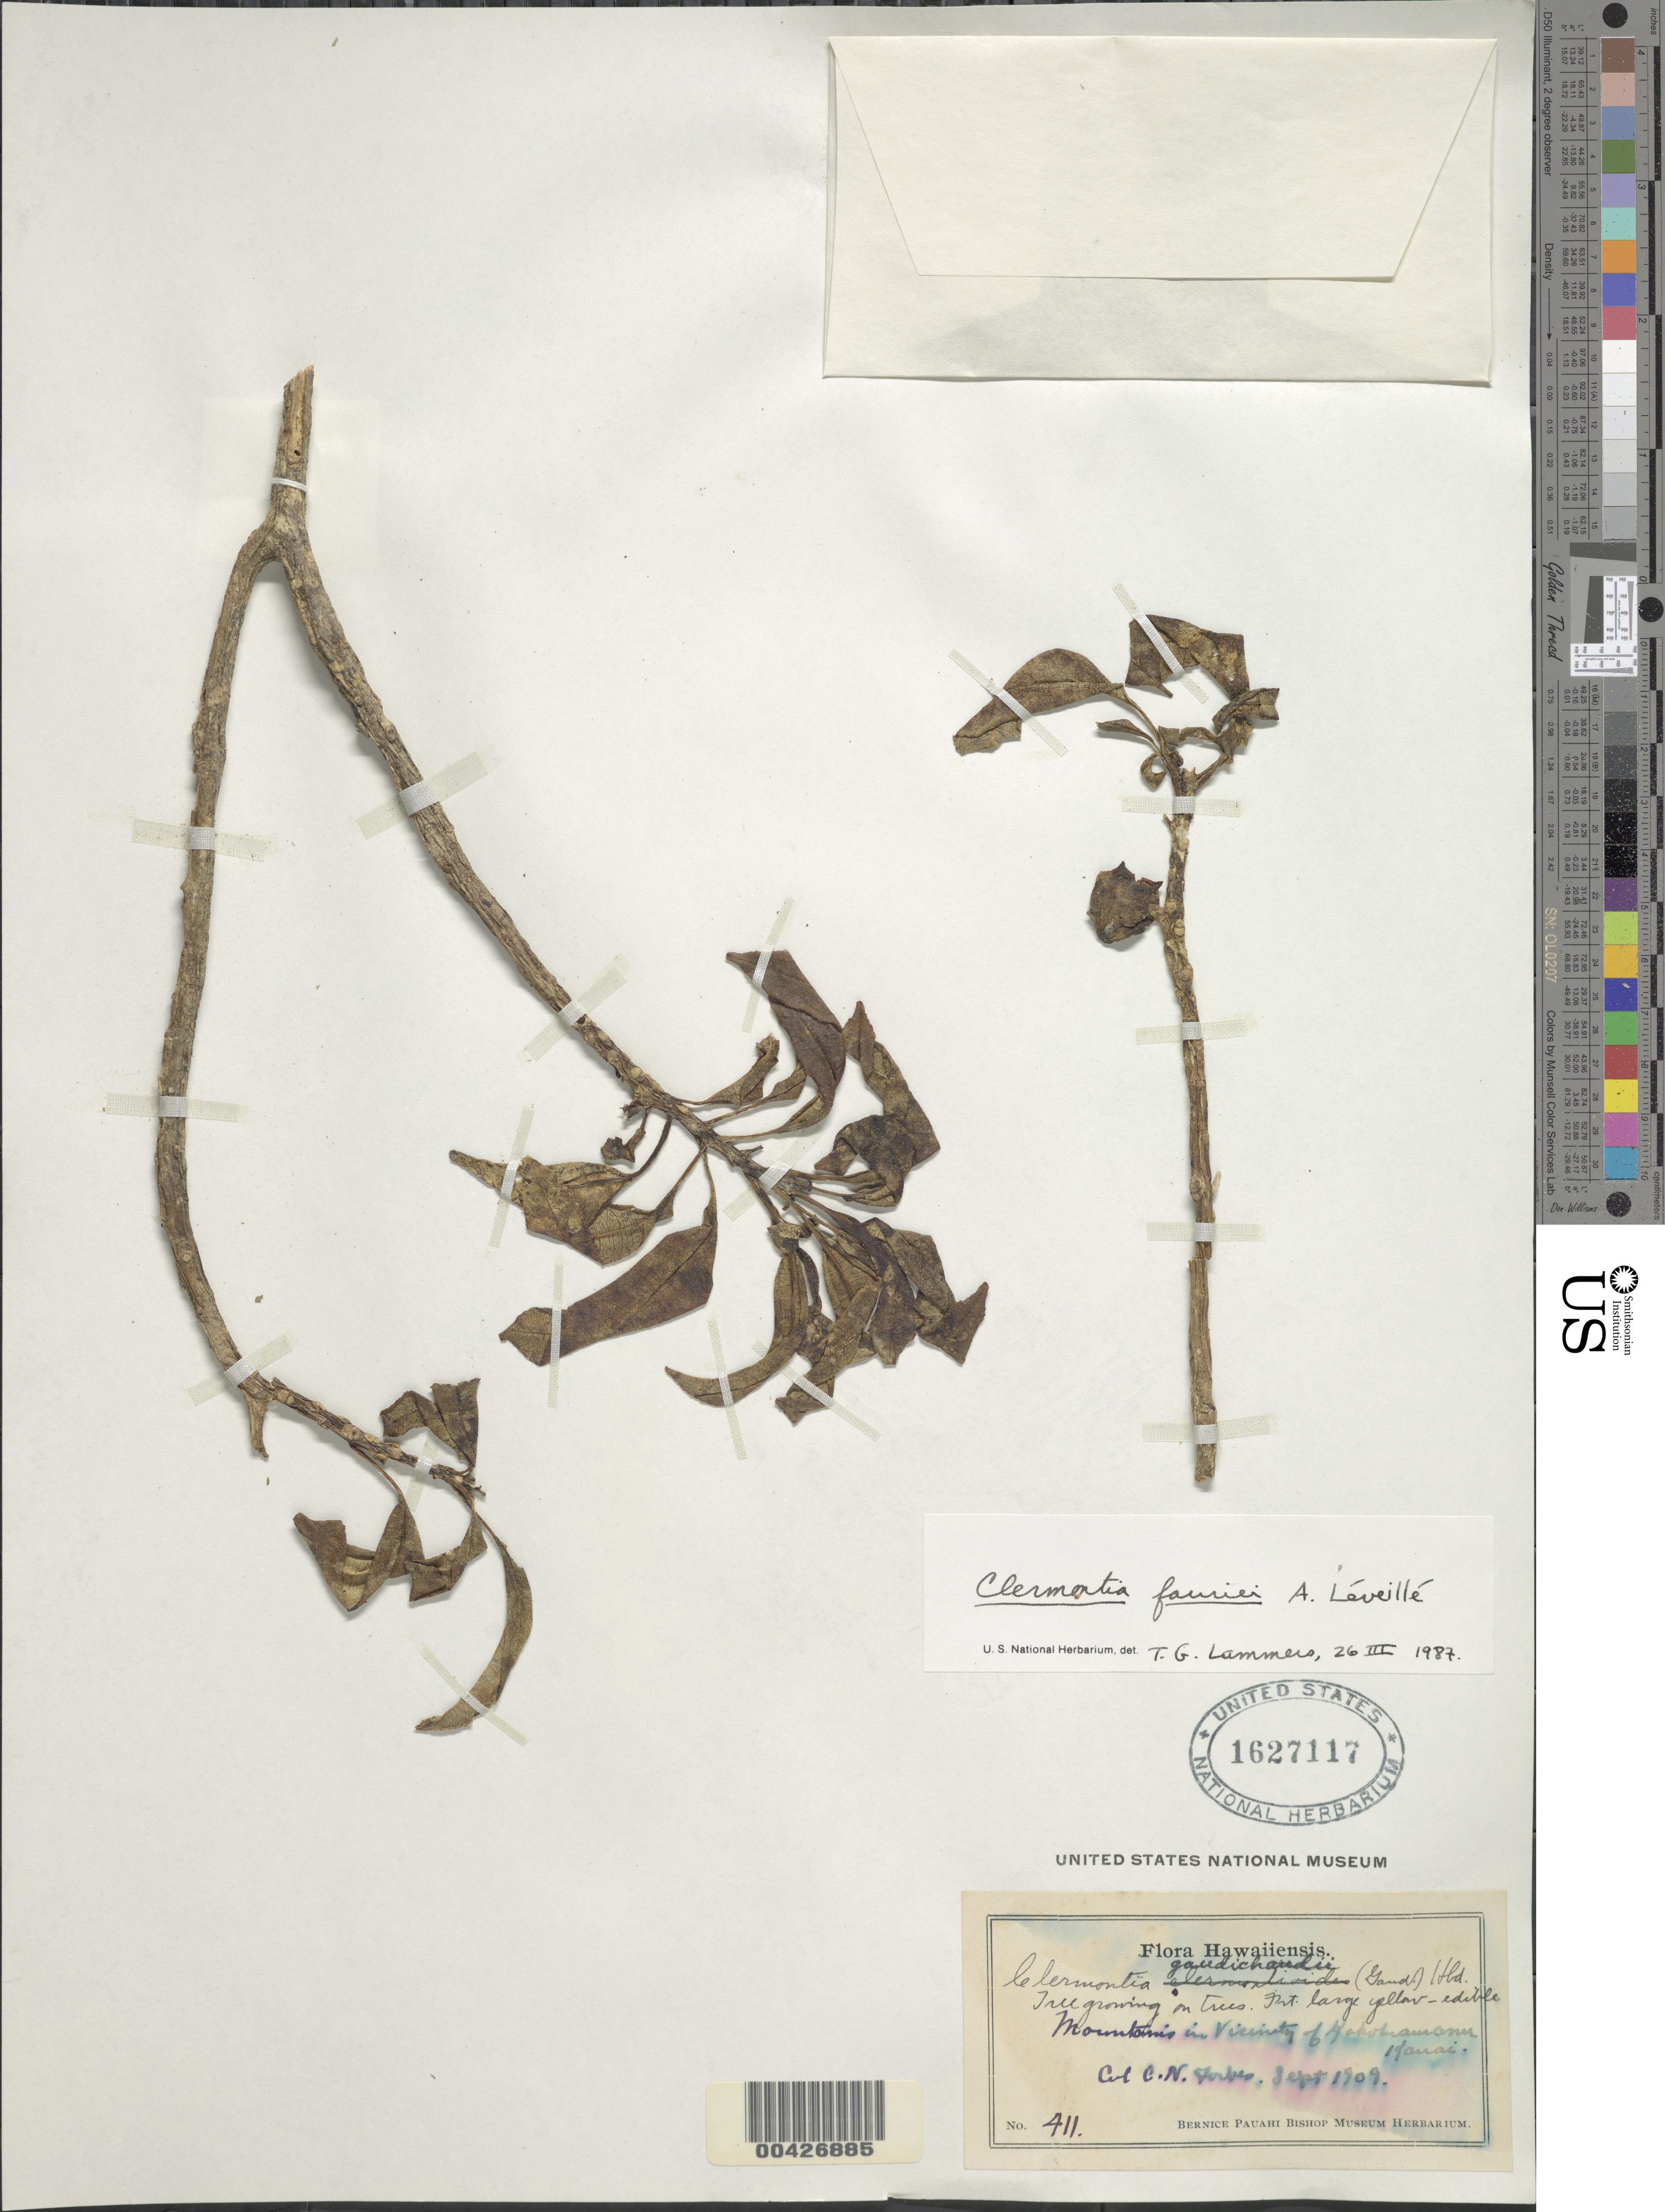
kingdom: Plantae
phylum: Tracheophyta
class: Magnoliopsida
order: Asterales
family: Campanulaceae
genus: Clermontia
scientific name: Clermontia fauriei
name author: H. Lév.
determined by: Lammers, T. G.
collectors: C. N. Forbes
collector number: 411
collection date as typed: Sep 1909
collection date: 1909-09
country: United States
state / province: Hawaii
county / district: Kauai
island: Kaua'i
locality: Mountains in vicinity of Kaholuamanu.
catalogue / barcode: US 1627117